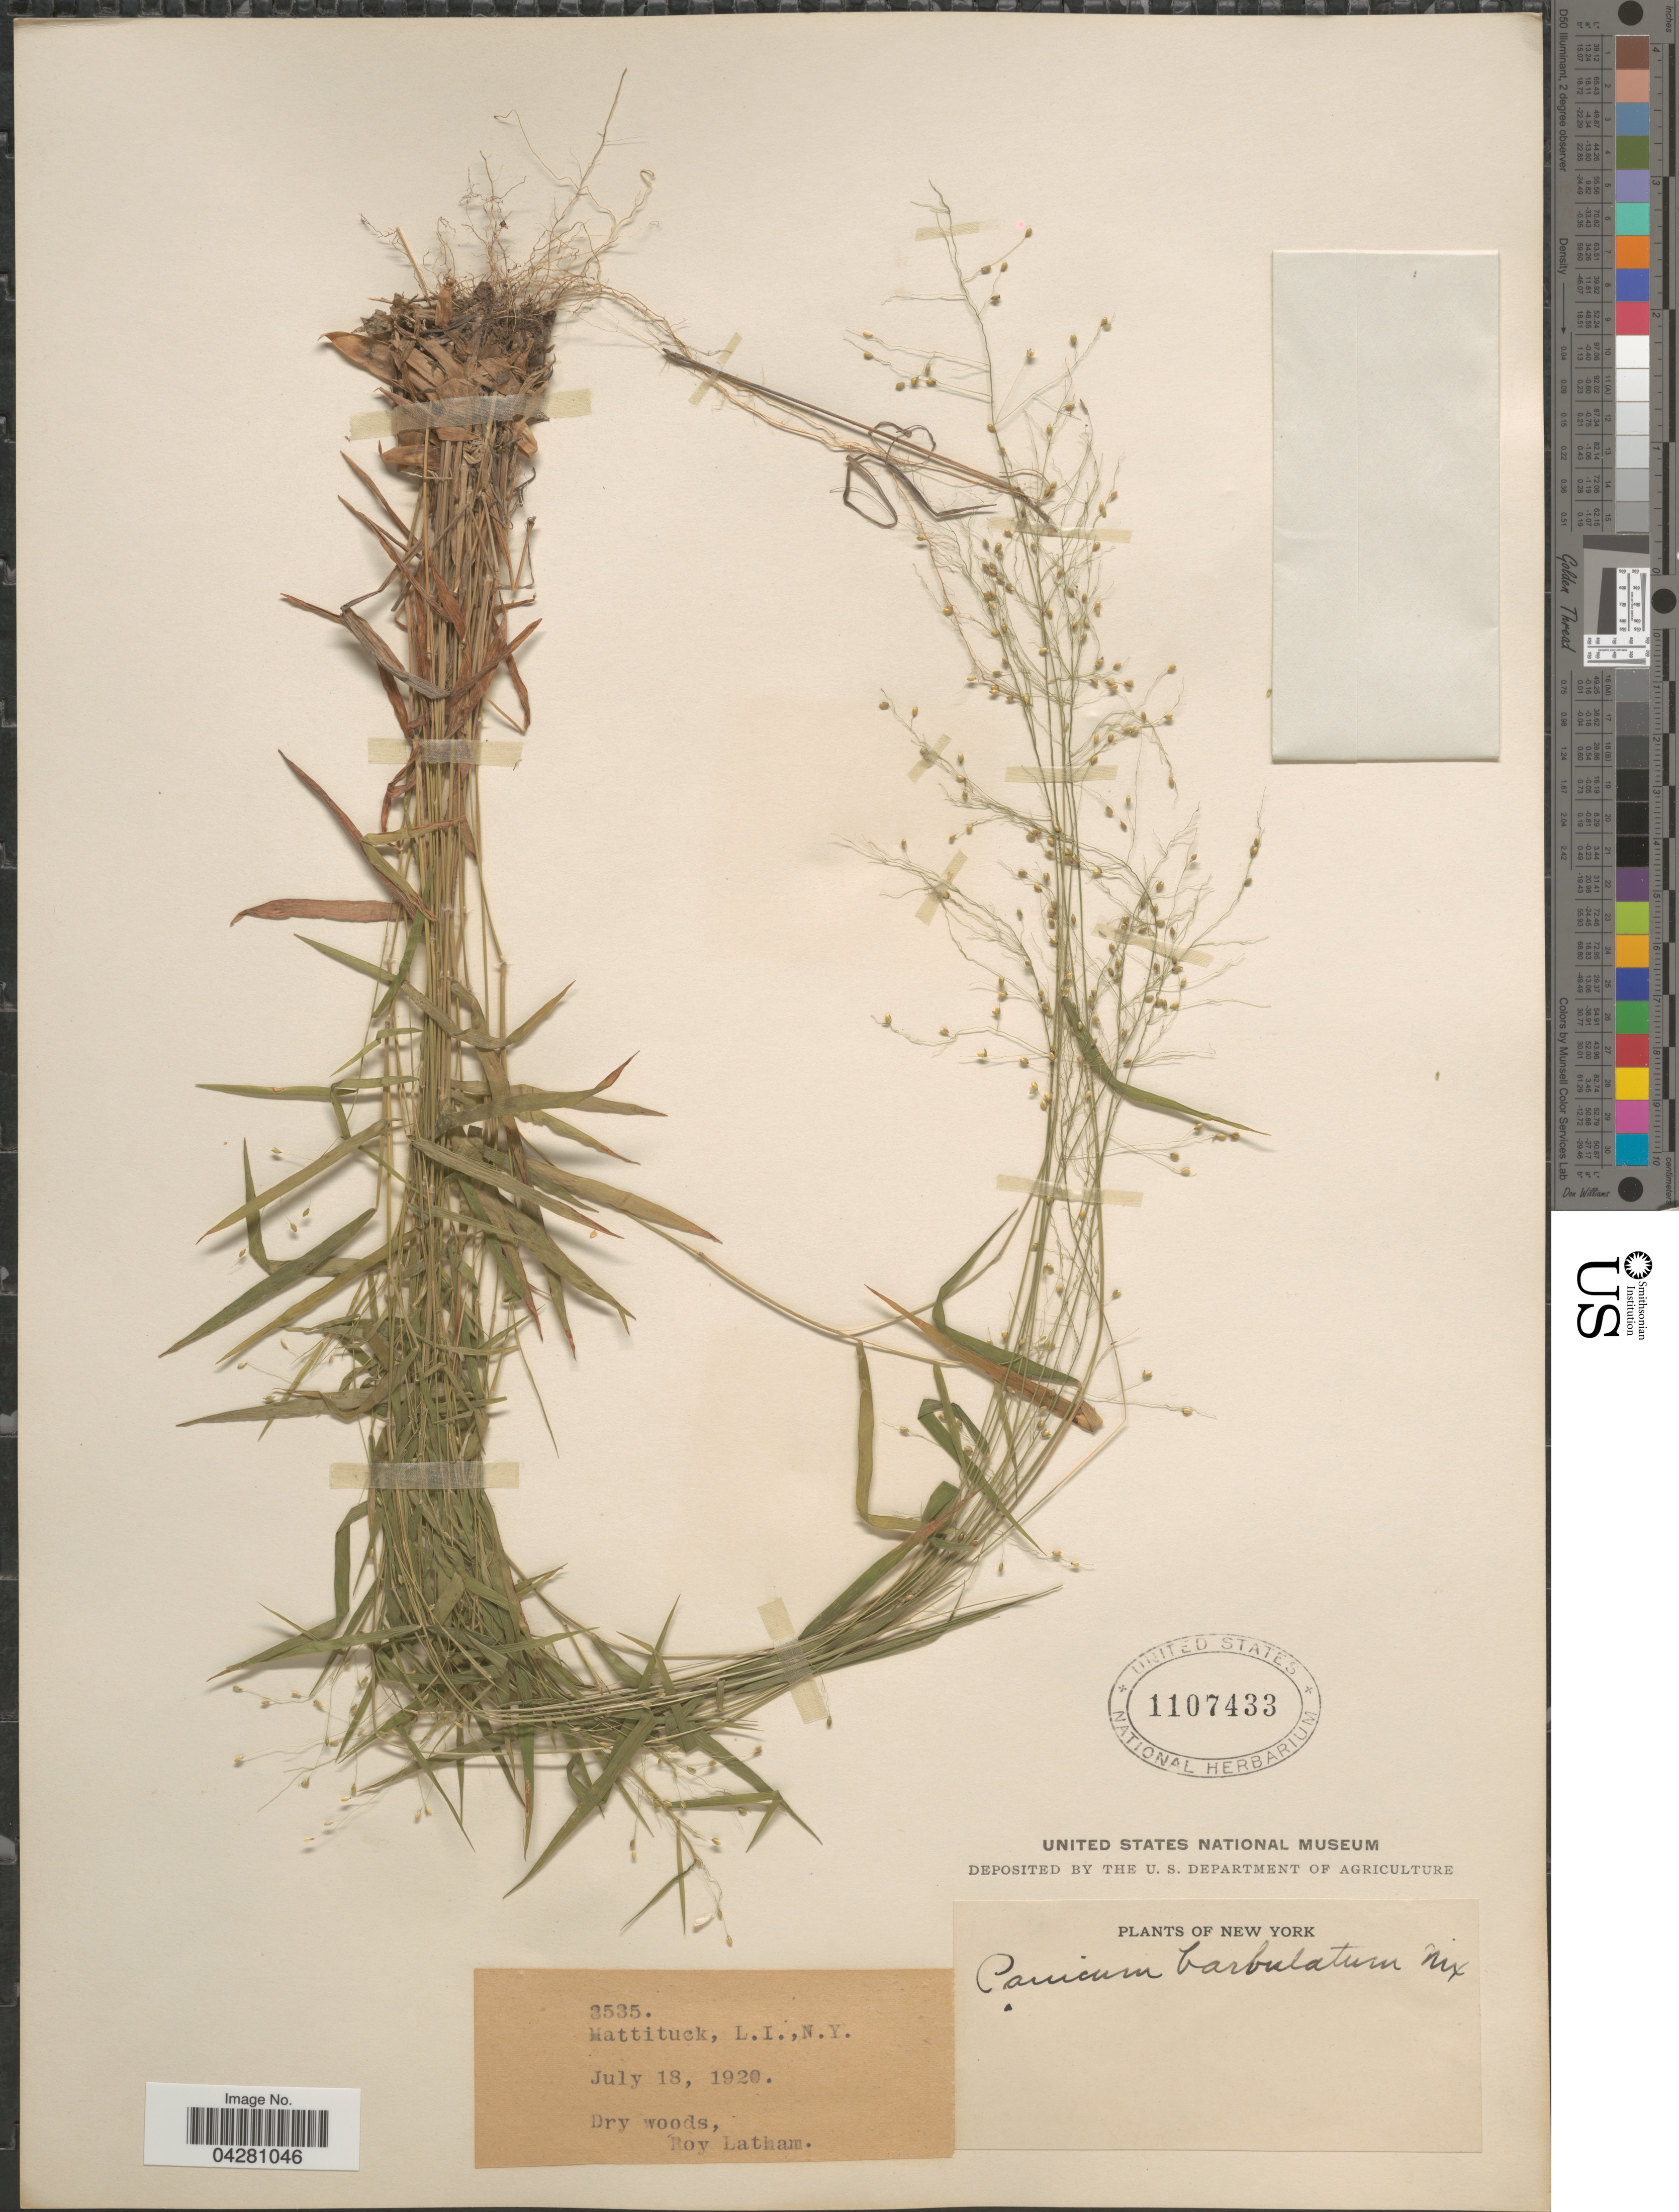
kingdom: Plantae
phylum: Tracheophyta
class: Liliopsida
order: Poales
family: Poaceae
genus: Dichanthelium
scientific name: Dichanthelium dichotomum var. dichotomum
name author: (L.) Gould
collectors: R. Latham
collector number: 3535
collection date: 1920-07-18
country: United States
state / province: New York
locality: Mattituck, L.I.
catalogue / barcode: US 1107433